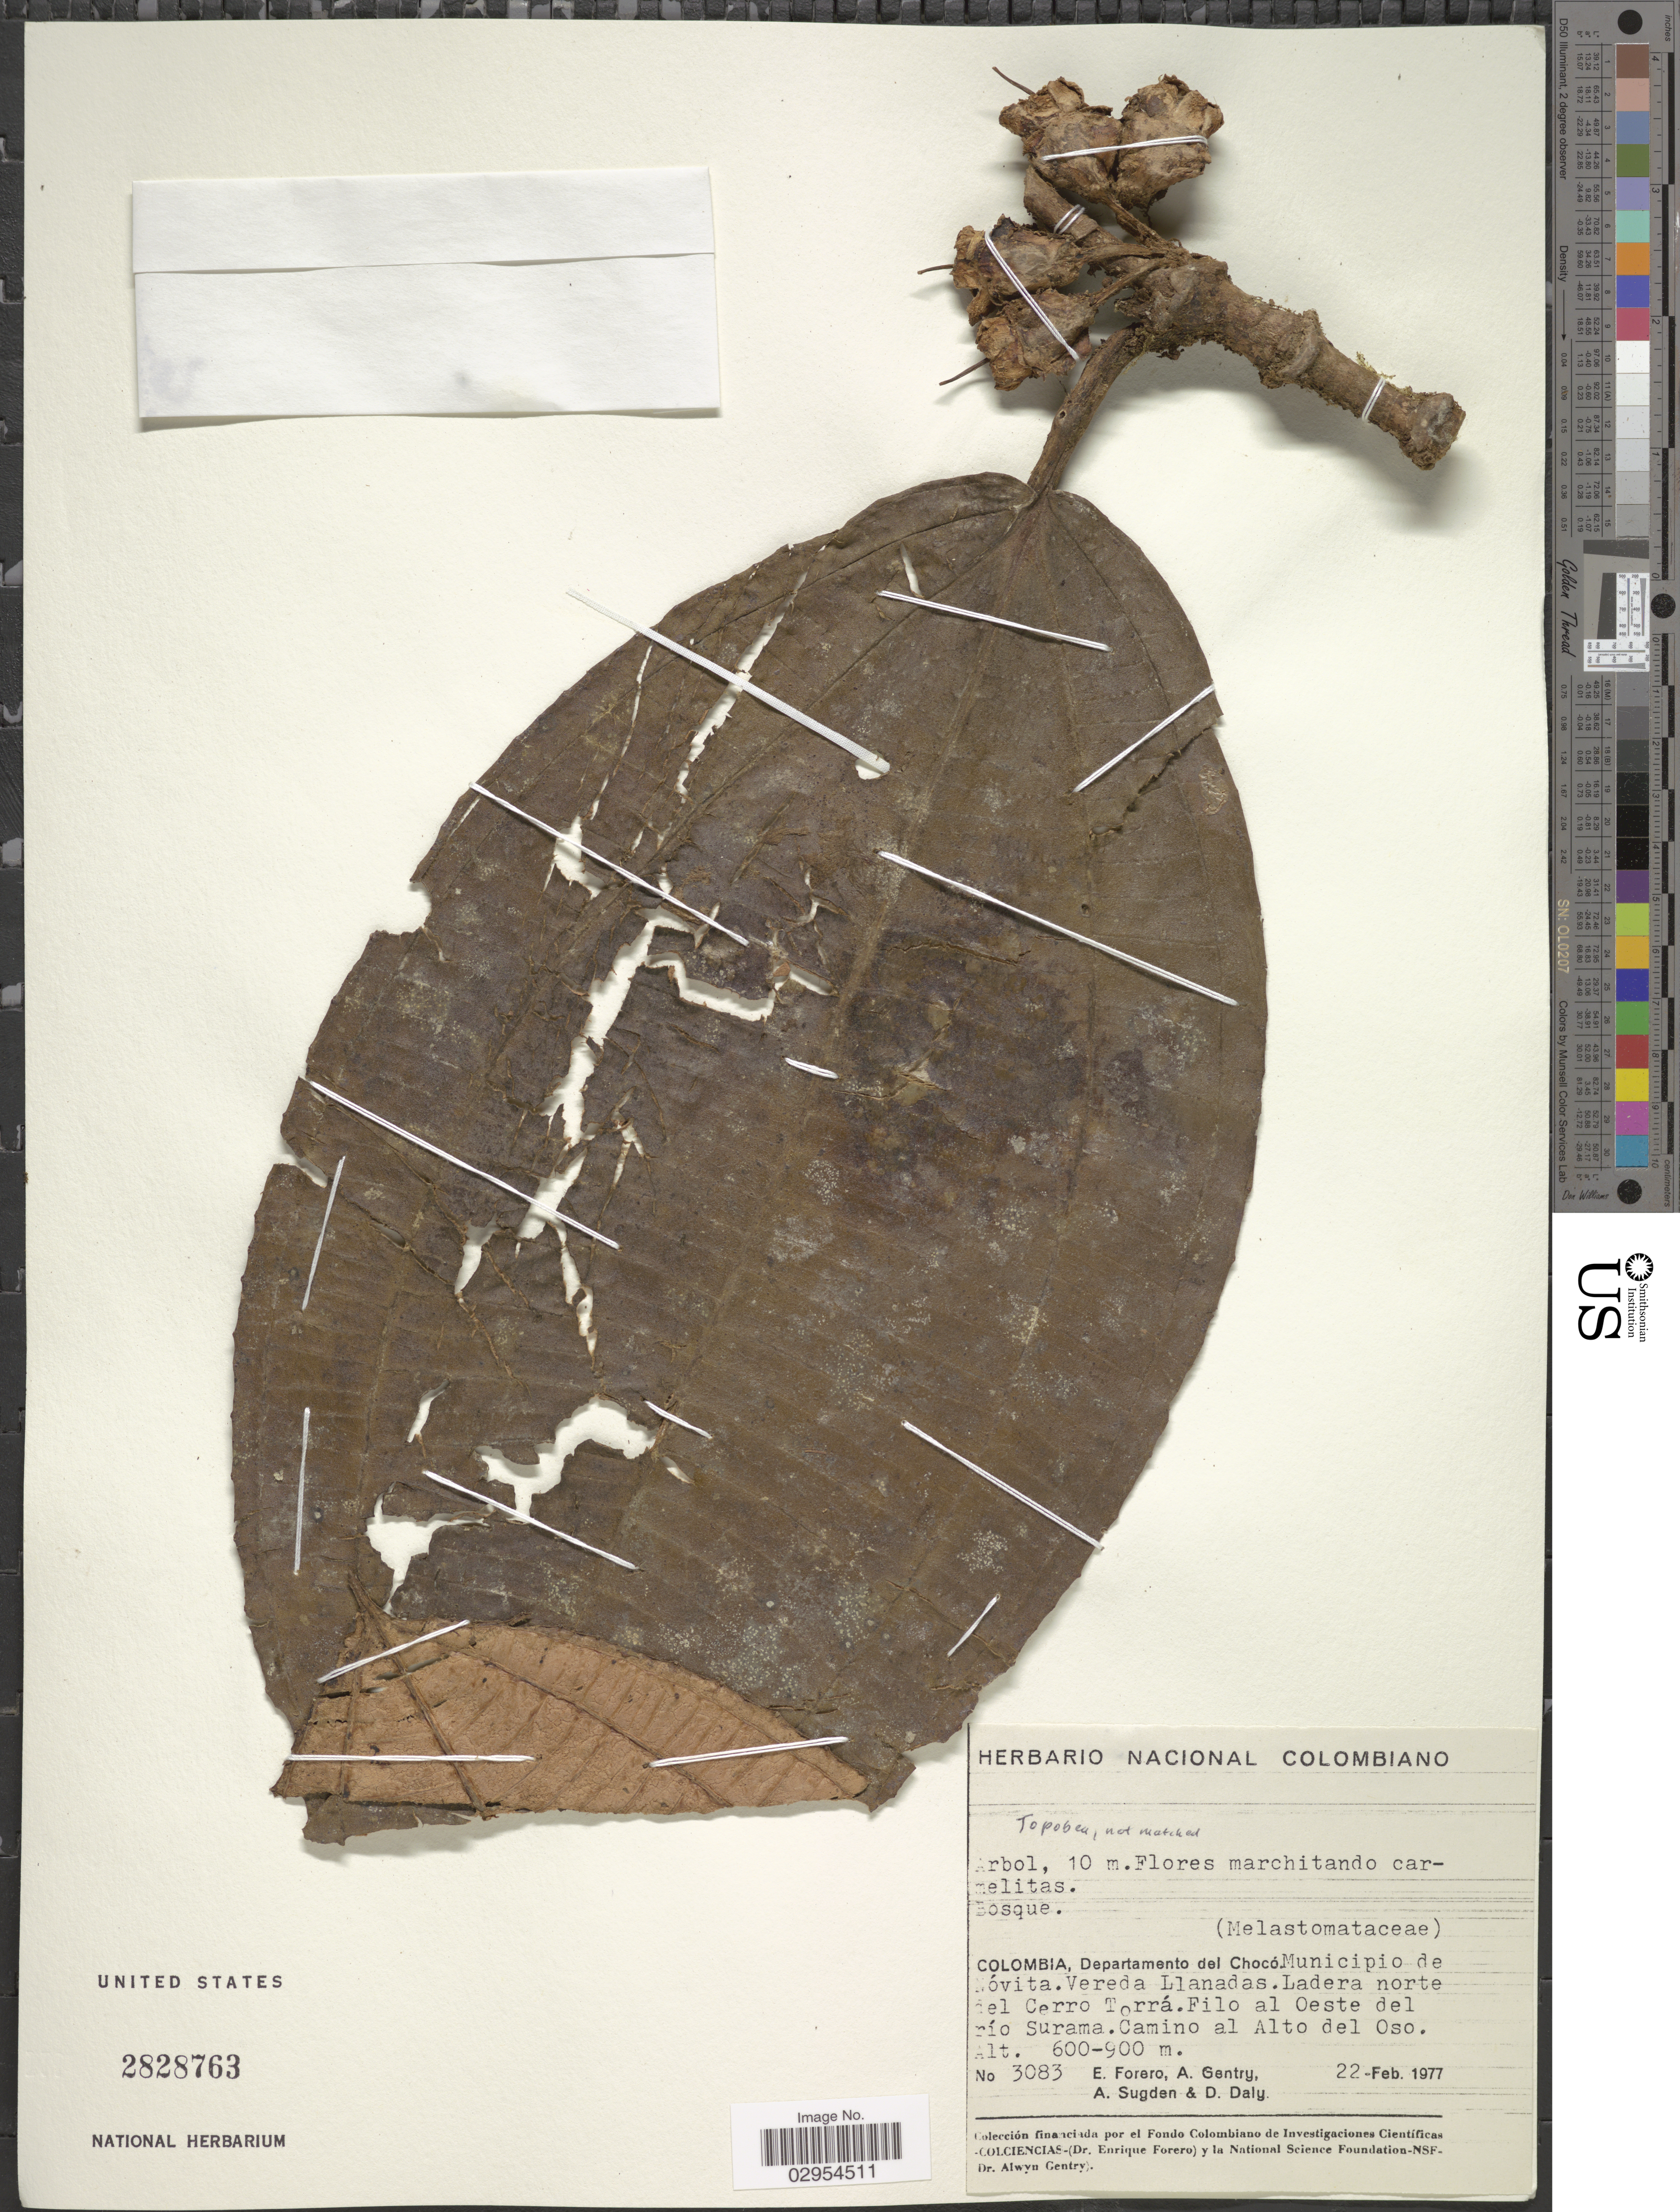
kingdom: Plantae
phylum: Tracheophyta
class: Magnoliopsida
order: Myrtales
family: Melastomataceae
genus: Topobea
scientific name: Topobea sp.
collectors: E. Forero, A. H. Gentry, A. Sugden & D. C. Daly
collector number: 3083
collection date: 1977-02-22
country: Colombia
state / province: Chocó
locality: Departamento del Chocó. Municipio de Nóvita. Vereda Llanadas. Ladera norte del Cerro Torrá. Filo al Oeste del río Surama. Camino al Alto del Oso.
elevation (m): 600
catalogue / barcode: US 2828763